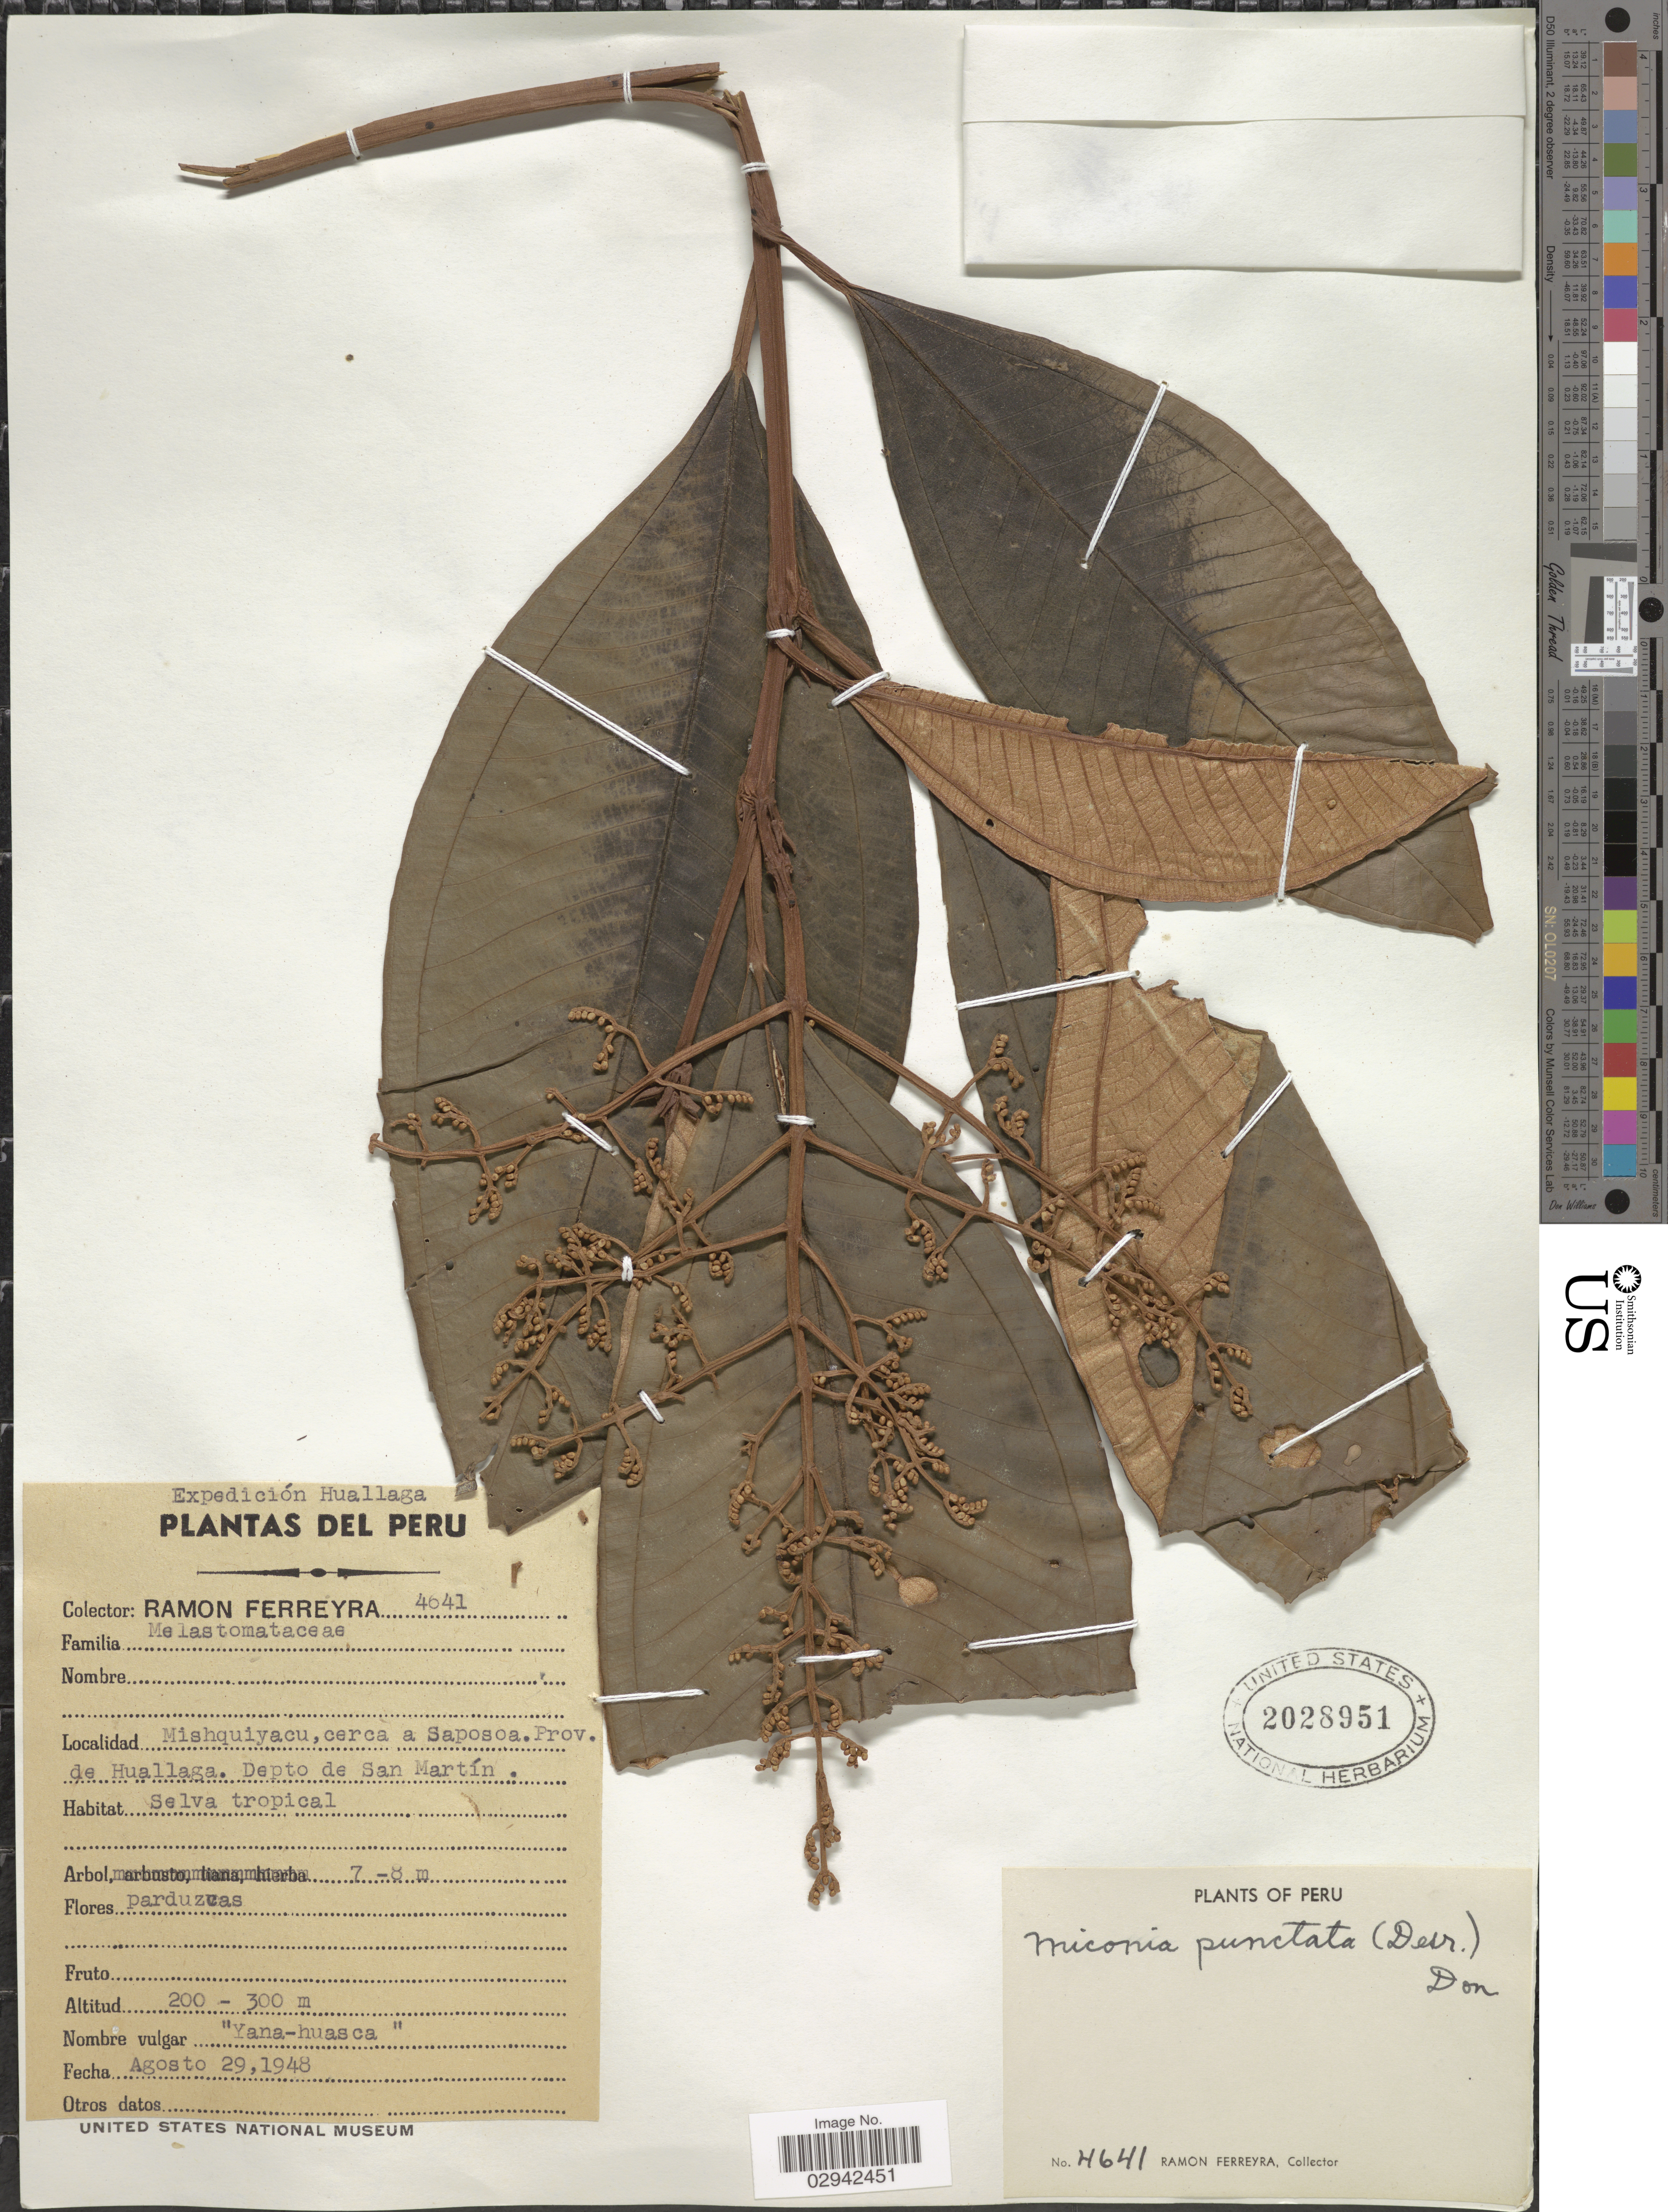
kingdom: Plantae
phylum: Tracheophyta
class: Magnoliopsida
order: Myrtales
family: Melastomataceae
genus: Miconia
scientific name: Miconia punctata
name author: (Desr.) D. Don ex DC.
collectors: R. A. Ferreyra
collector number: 4641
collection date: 1948-08-29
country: Peru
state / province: San Martín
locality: Mishquiyacu, cerca a Saposoa, Prov. de Huallaga, Depto de San Martín.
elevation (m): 200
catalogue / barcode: US 2028951